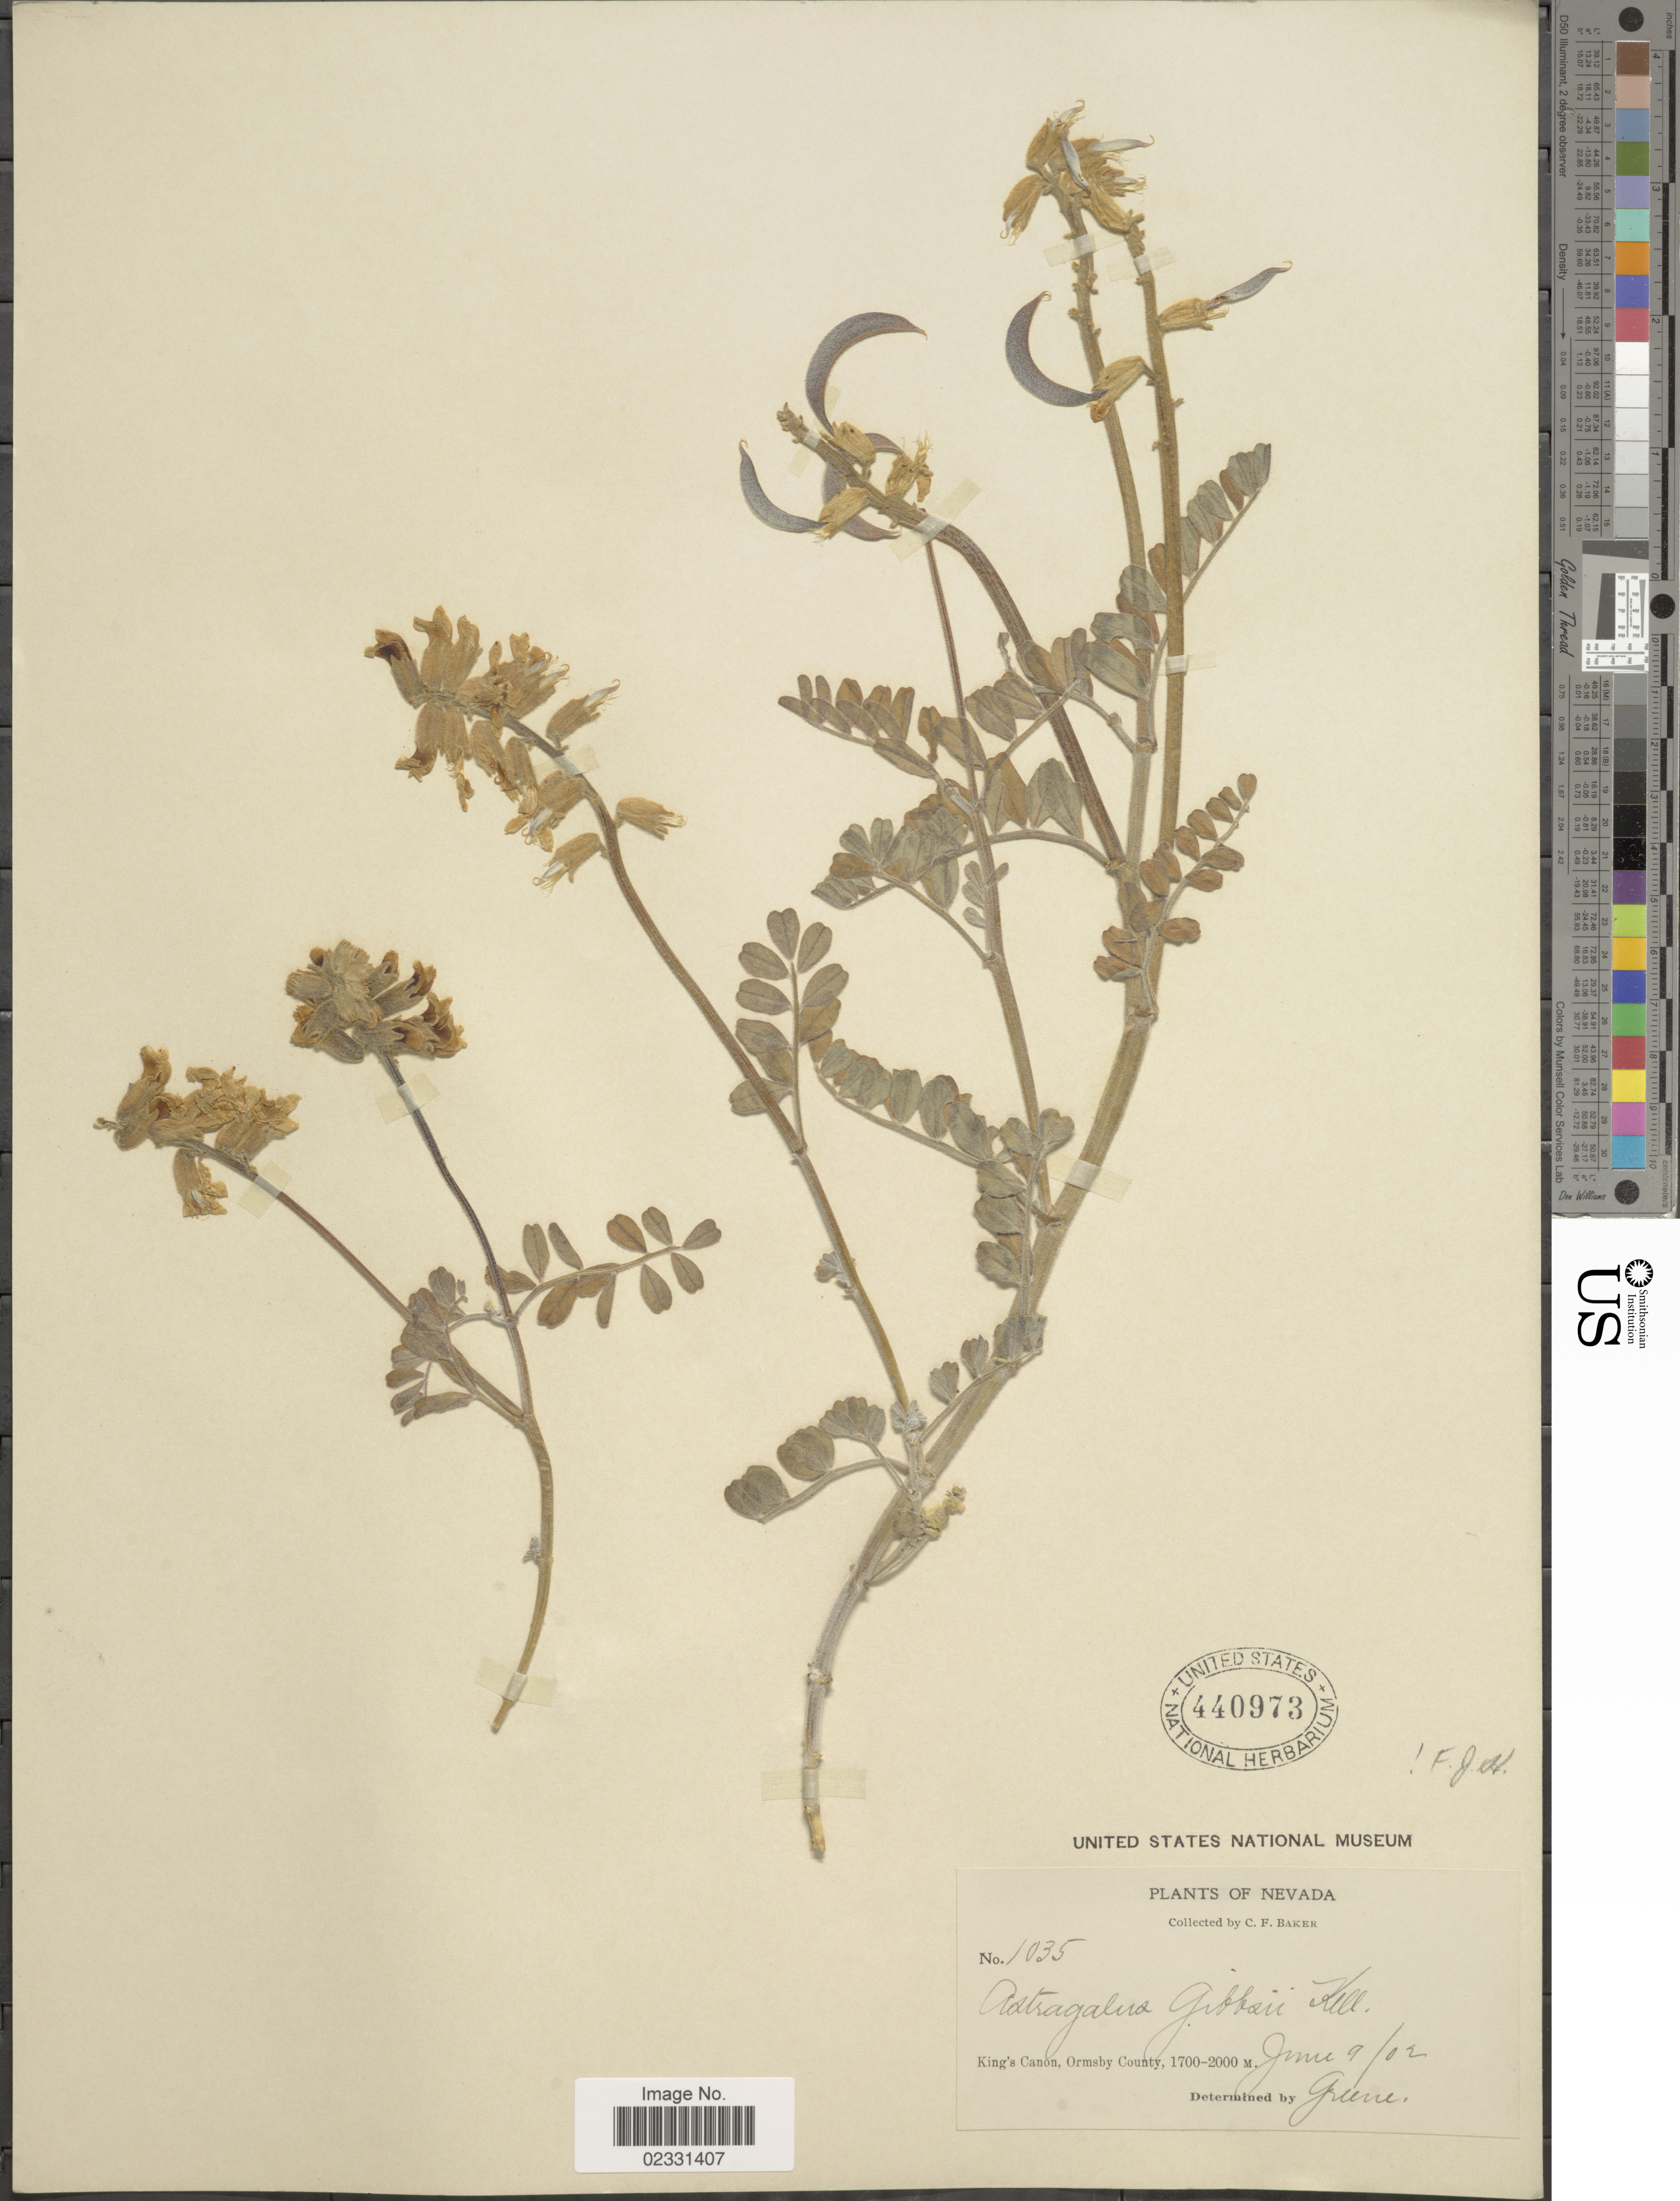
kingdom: Plantae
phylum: Tracheophyta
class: Magnoliopsida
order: Fabales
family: Fabaceae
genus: Astragalus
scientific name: Astragalus gibbsii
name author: Kellogg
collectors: C. F. Baker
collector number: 1035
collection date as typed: Transcribed d/m/y: 9/6/2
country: United States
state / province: Nevada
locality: King's Canon, Ormsby County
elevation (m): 1700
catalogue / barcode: US 440973